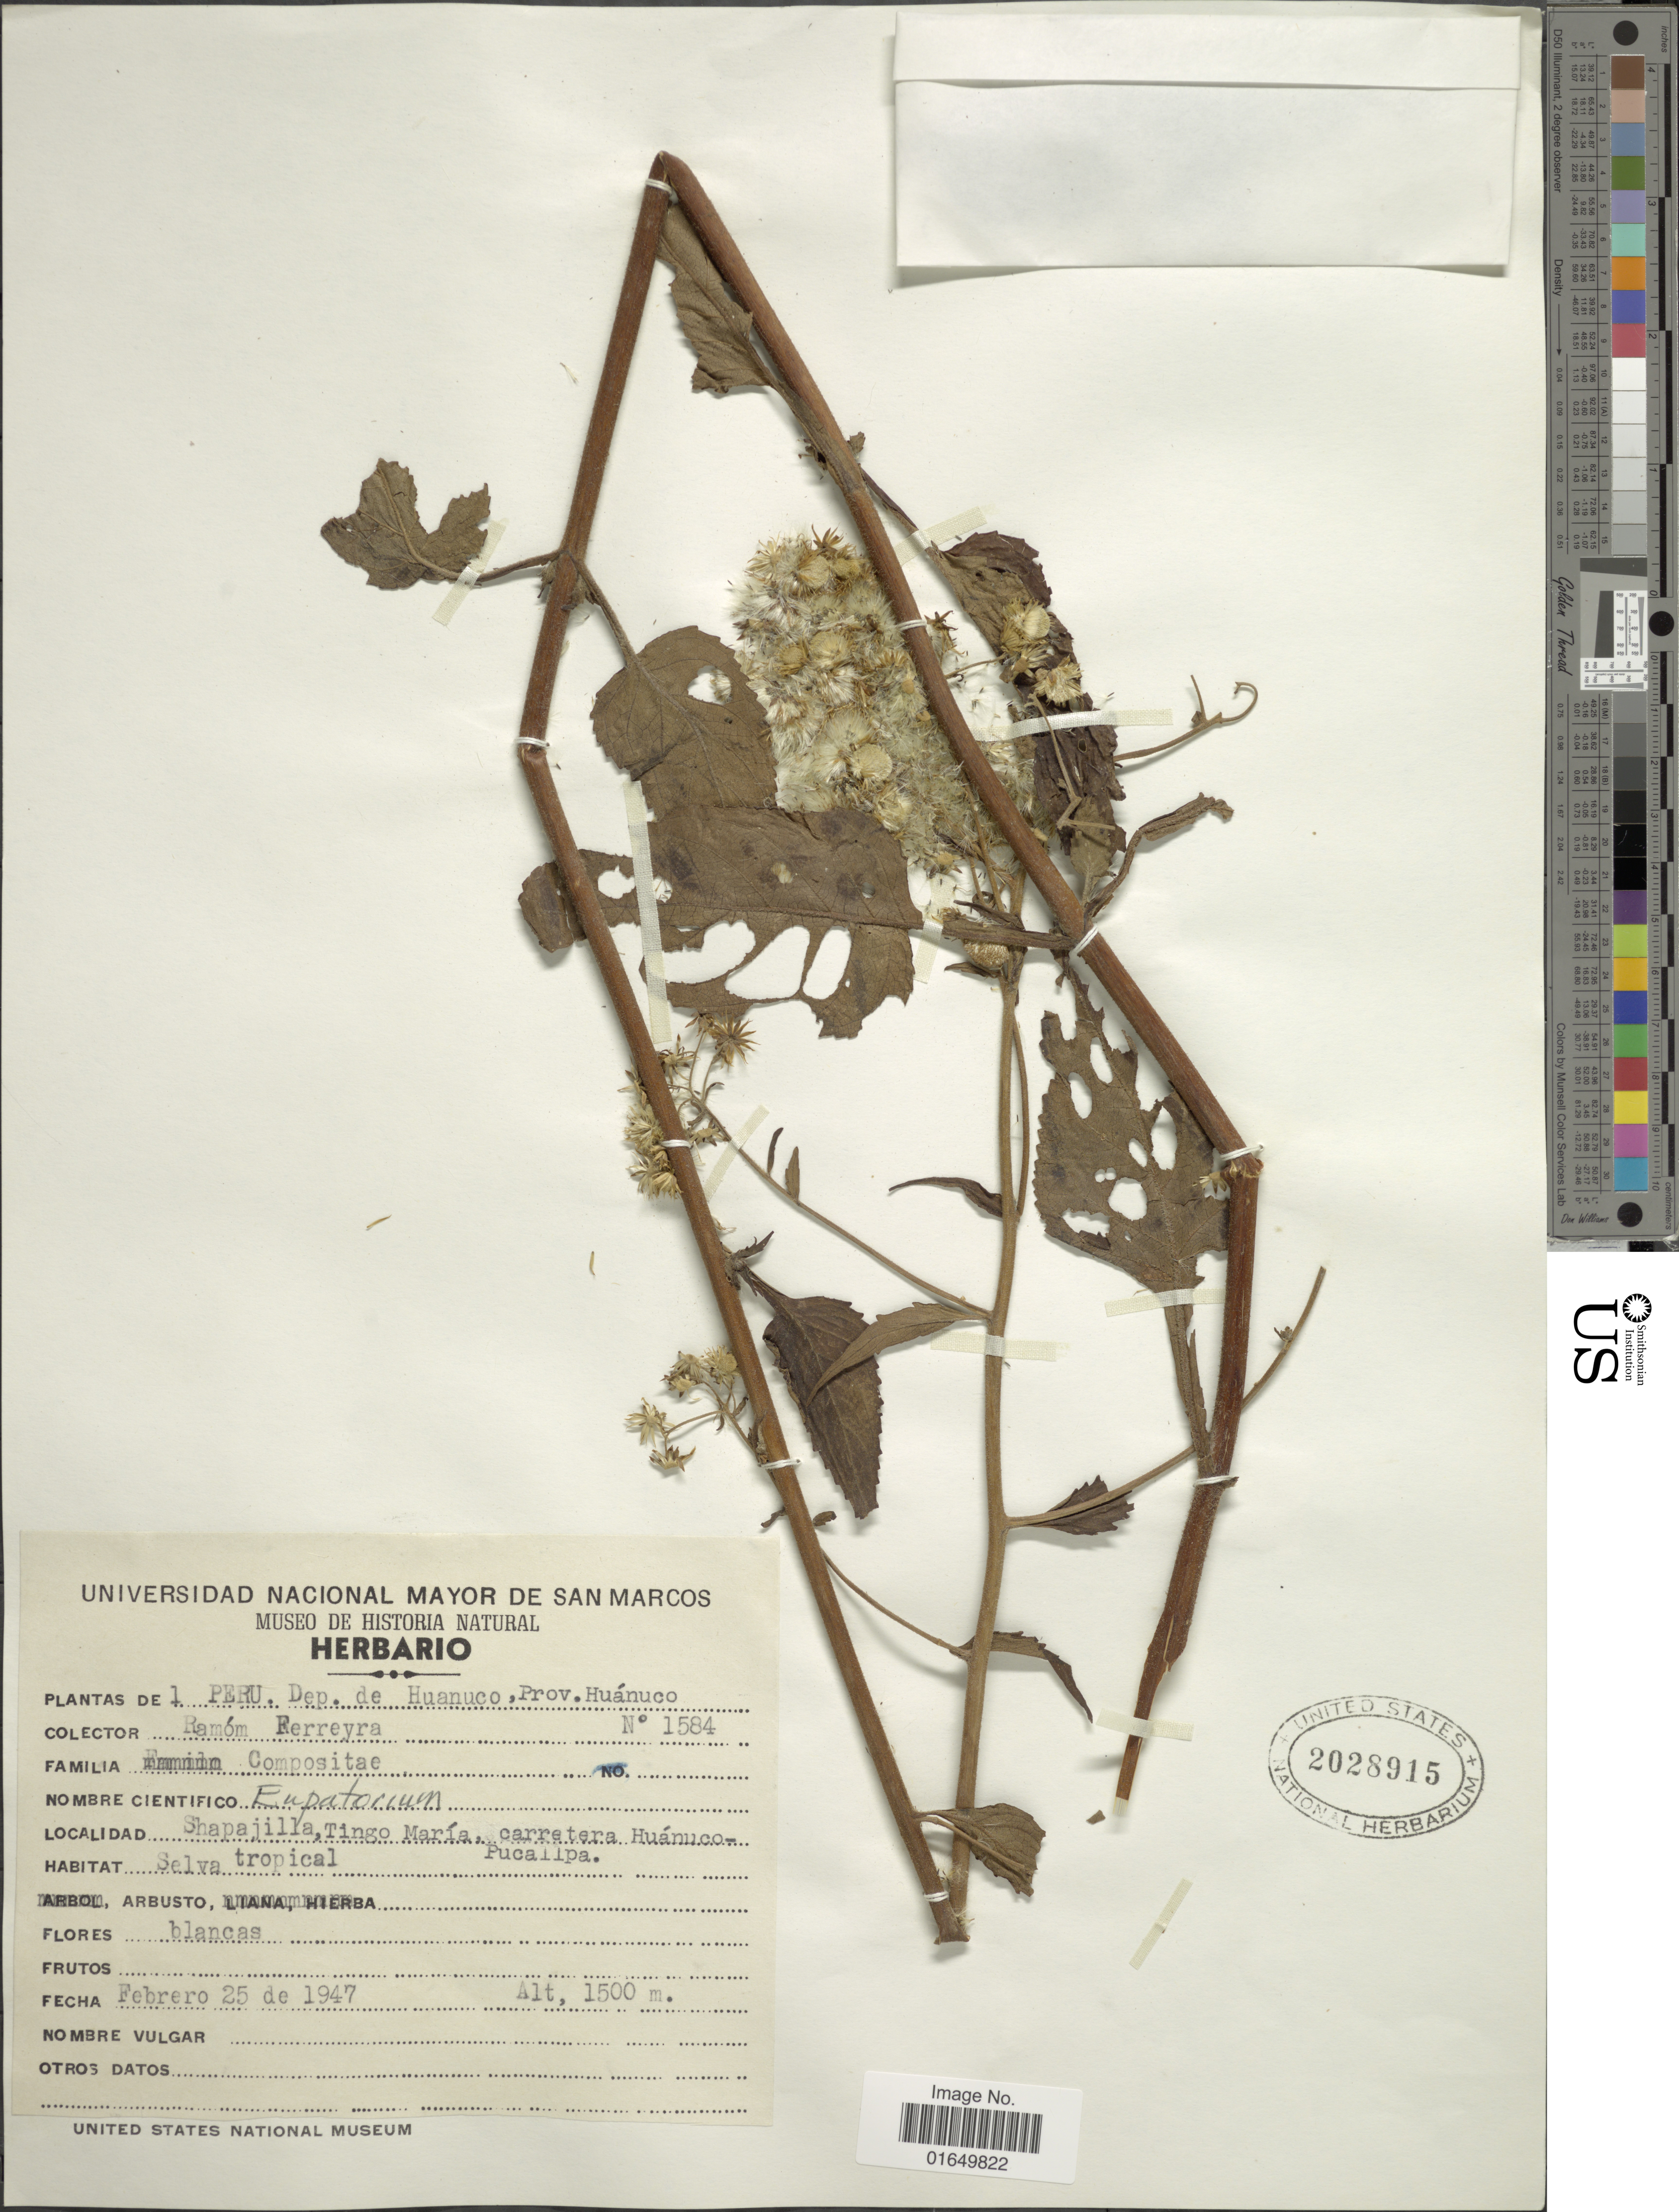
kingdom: Plantae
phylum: Tracheophyta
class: Magnoliopsida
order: Asterales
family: Asteraceae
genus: Polyanthina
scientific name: Polyanthina nemorosa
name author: (Klatt) R.M. King & H. Rob.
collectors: R. A. Ferreyra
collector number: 1584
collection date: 1947-02-25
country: Peru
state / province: Huánuco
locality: Prov. Huánuco. Shapajilla, Tingo María, carretera Huánuco-Pucallpa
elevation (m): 1500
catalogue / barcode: US 2028915